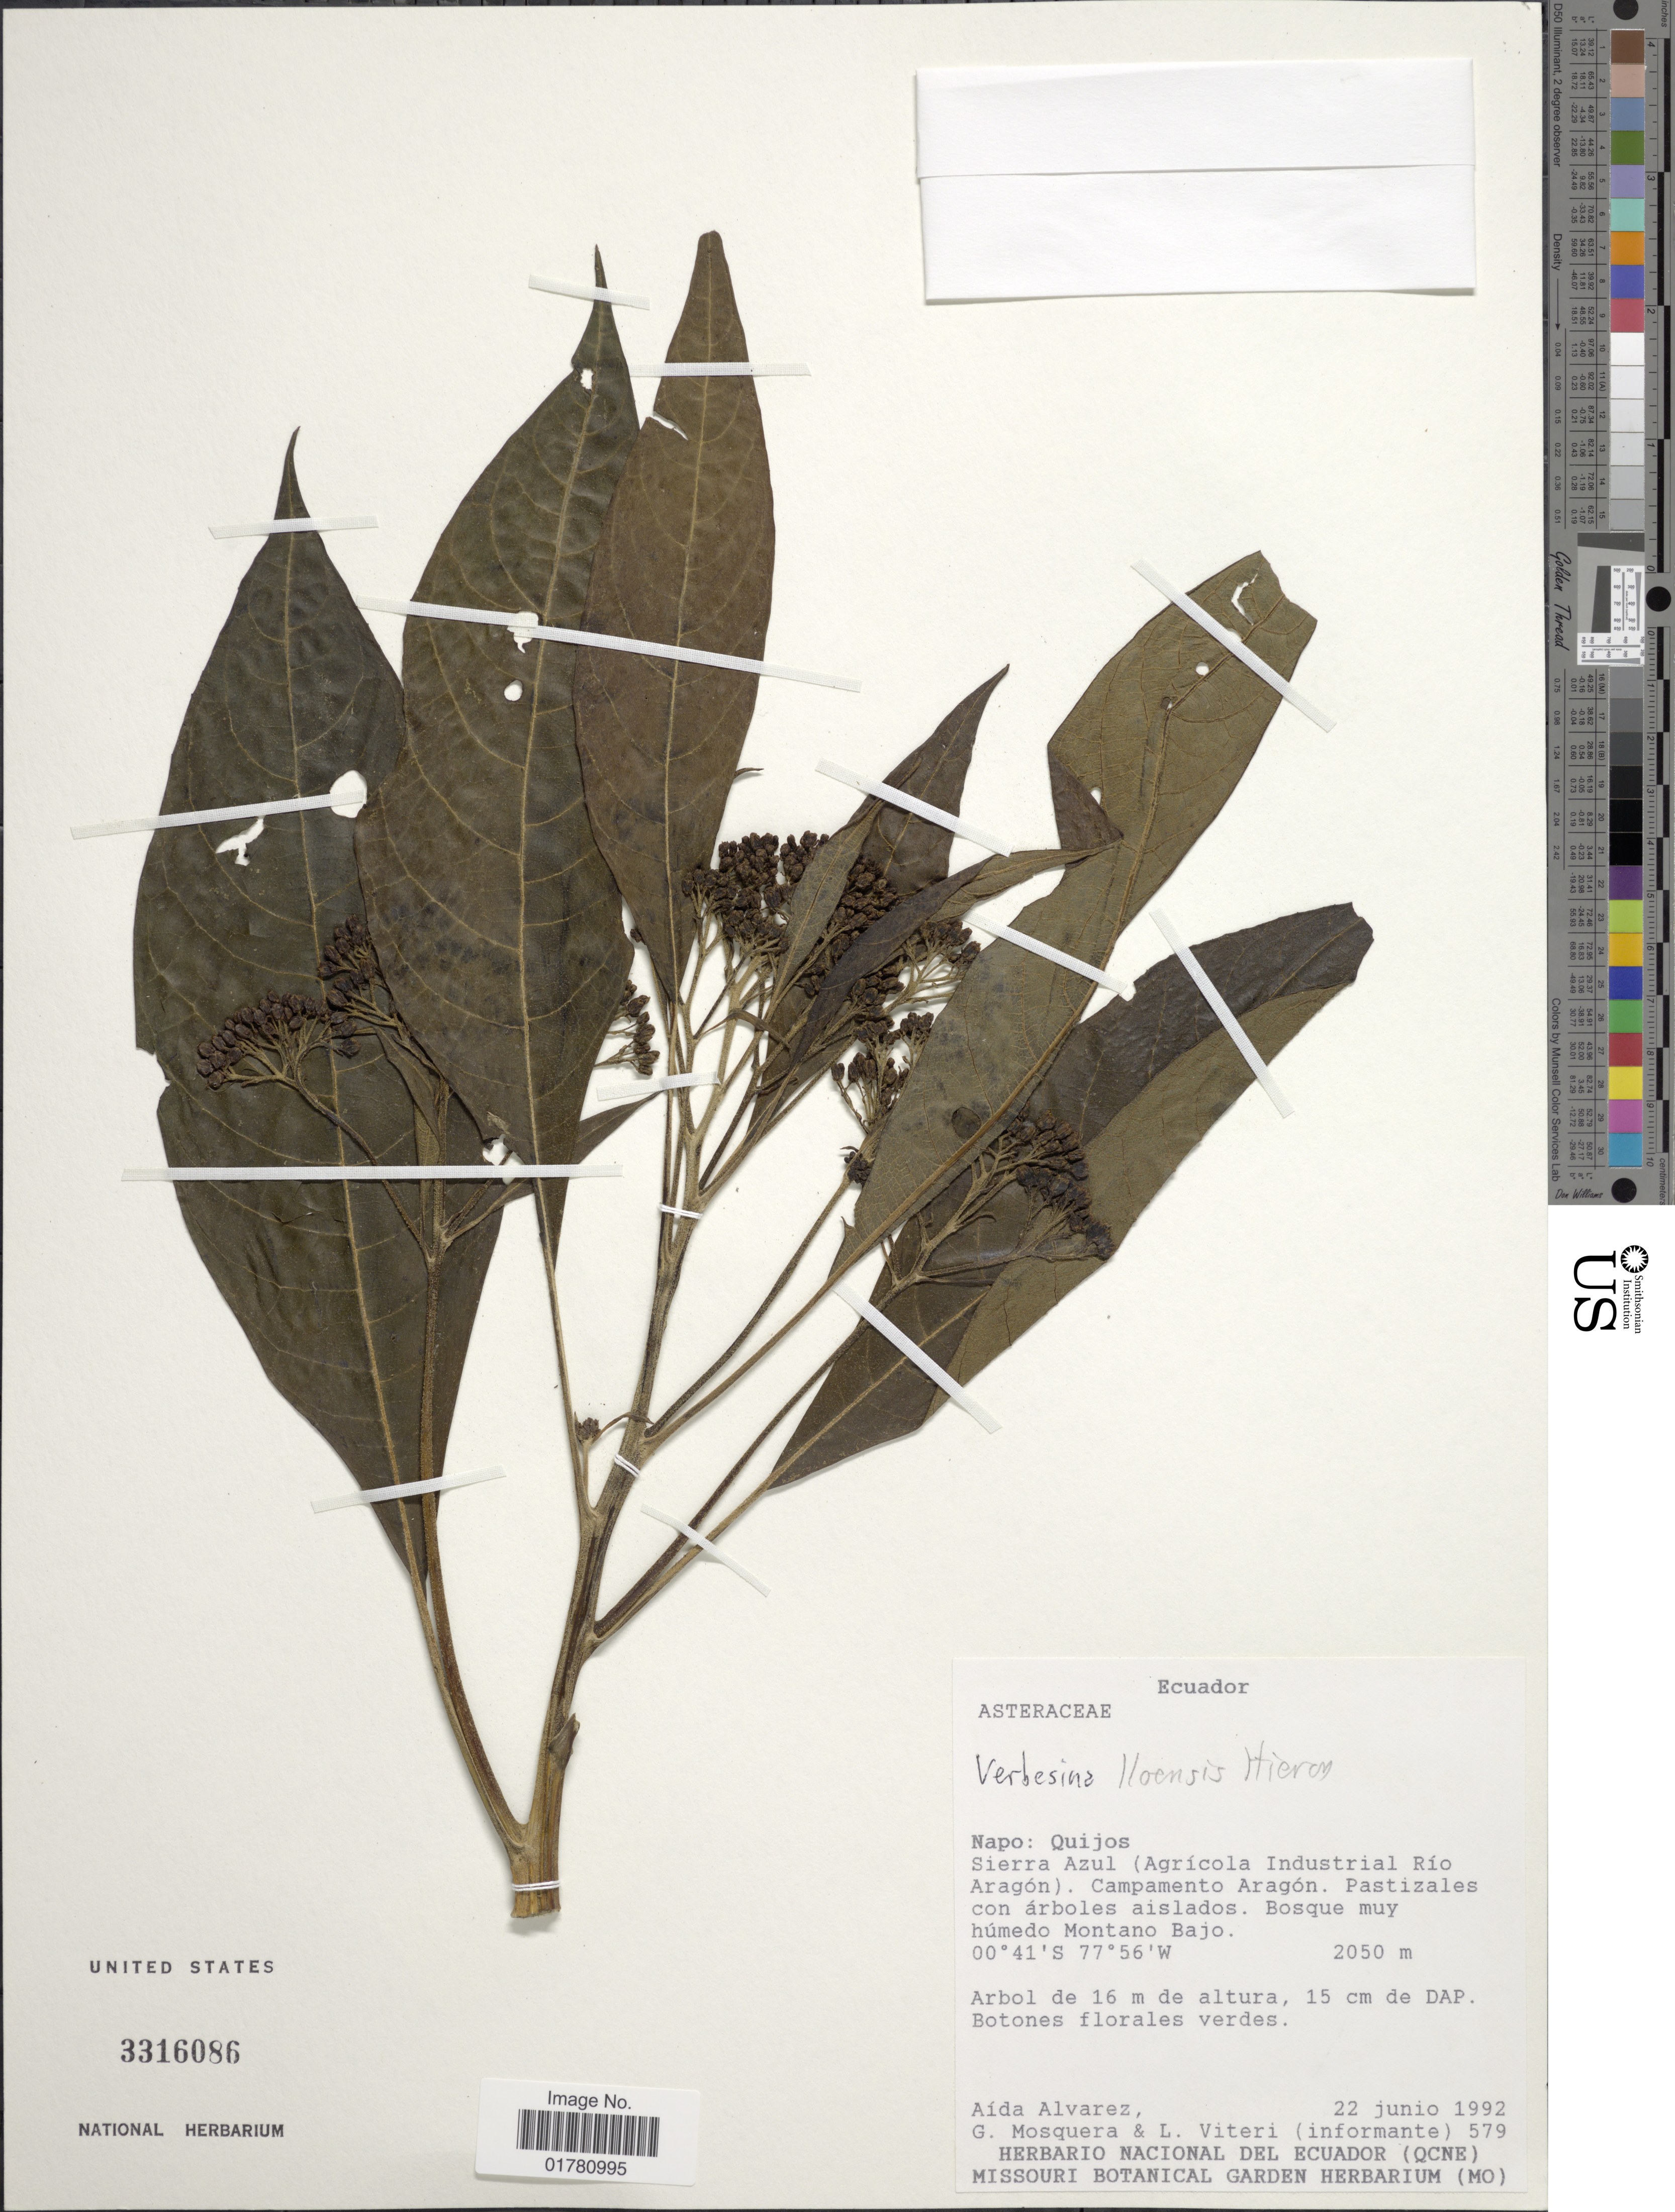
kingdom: Plantae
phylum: Tracheophyta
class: Magnoliopsida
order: Asterales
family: Asteraceae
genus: Verbesina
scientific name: Verbesina lloensis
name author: Hieron.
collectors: A. Alvarez, G. Mosquera & L. Viteri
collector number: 579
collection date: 1992-06-22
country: Ecuador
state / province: Napo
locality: Quijos, Sierra Azul (Agricola Industrial Rio Aragón). Campamento Aragón. Pastizales con árboles aislados. Bosque muy húmedo Montano Bajp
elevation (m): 2050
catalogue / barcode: US 3316086